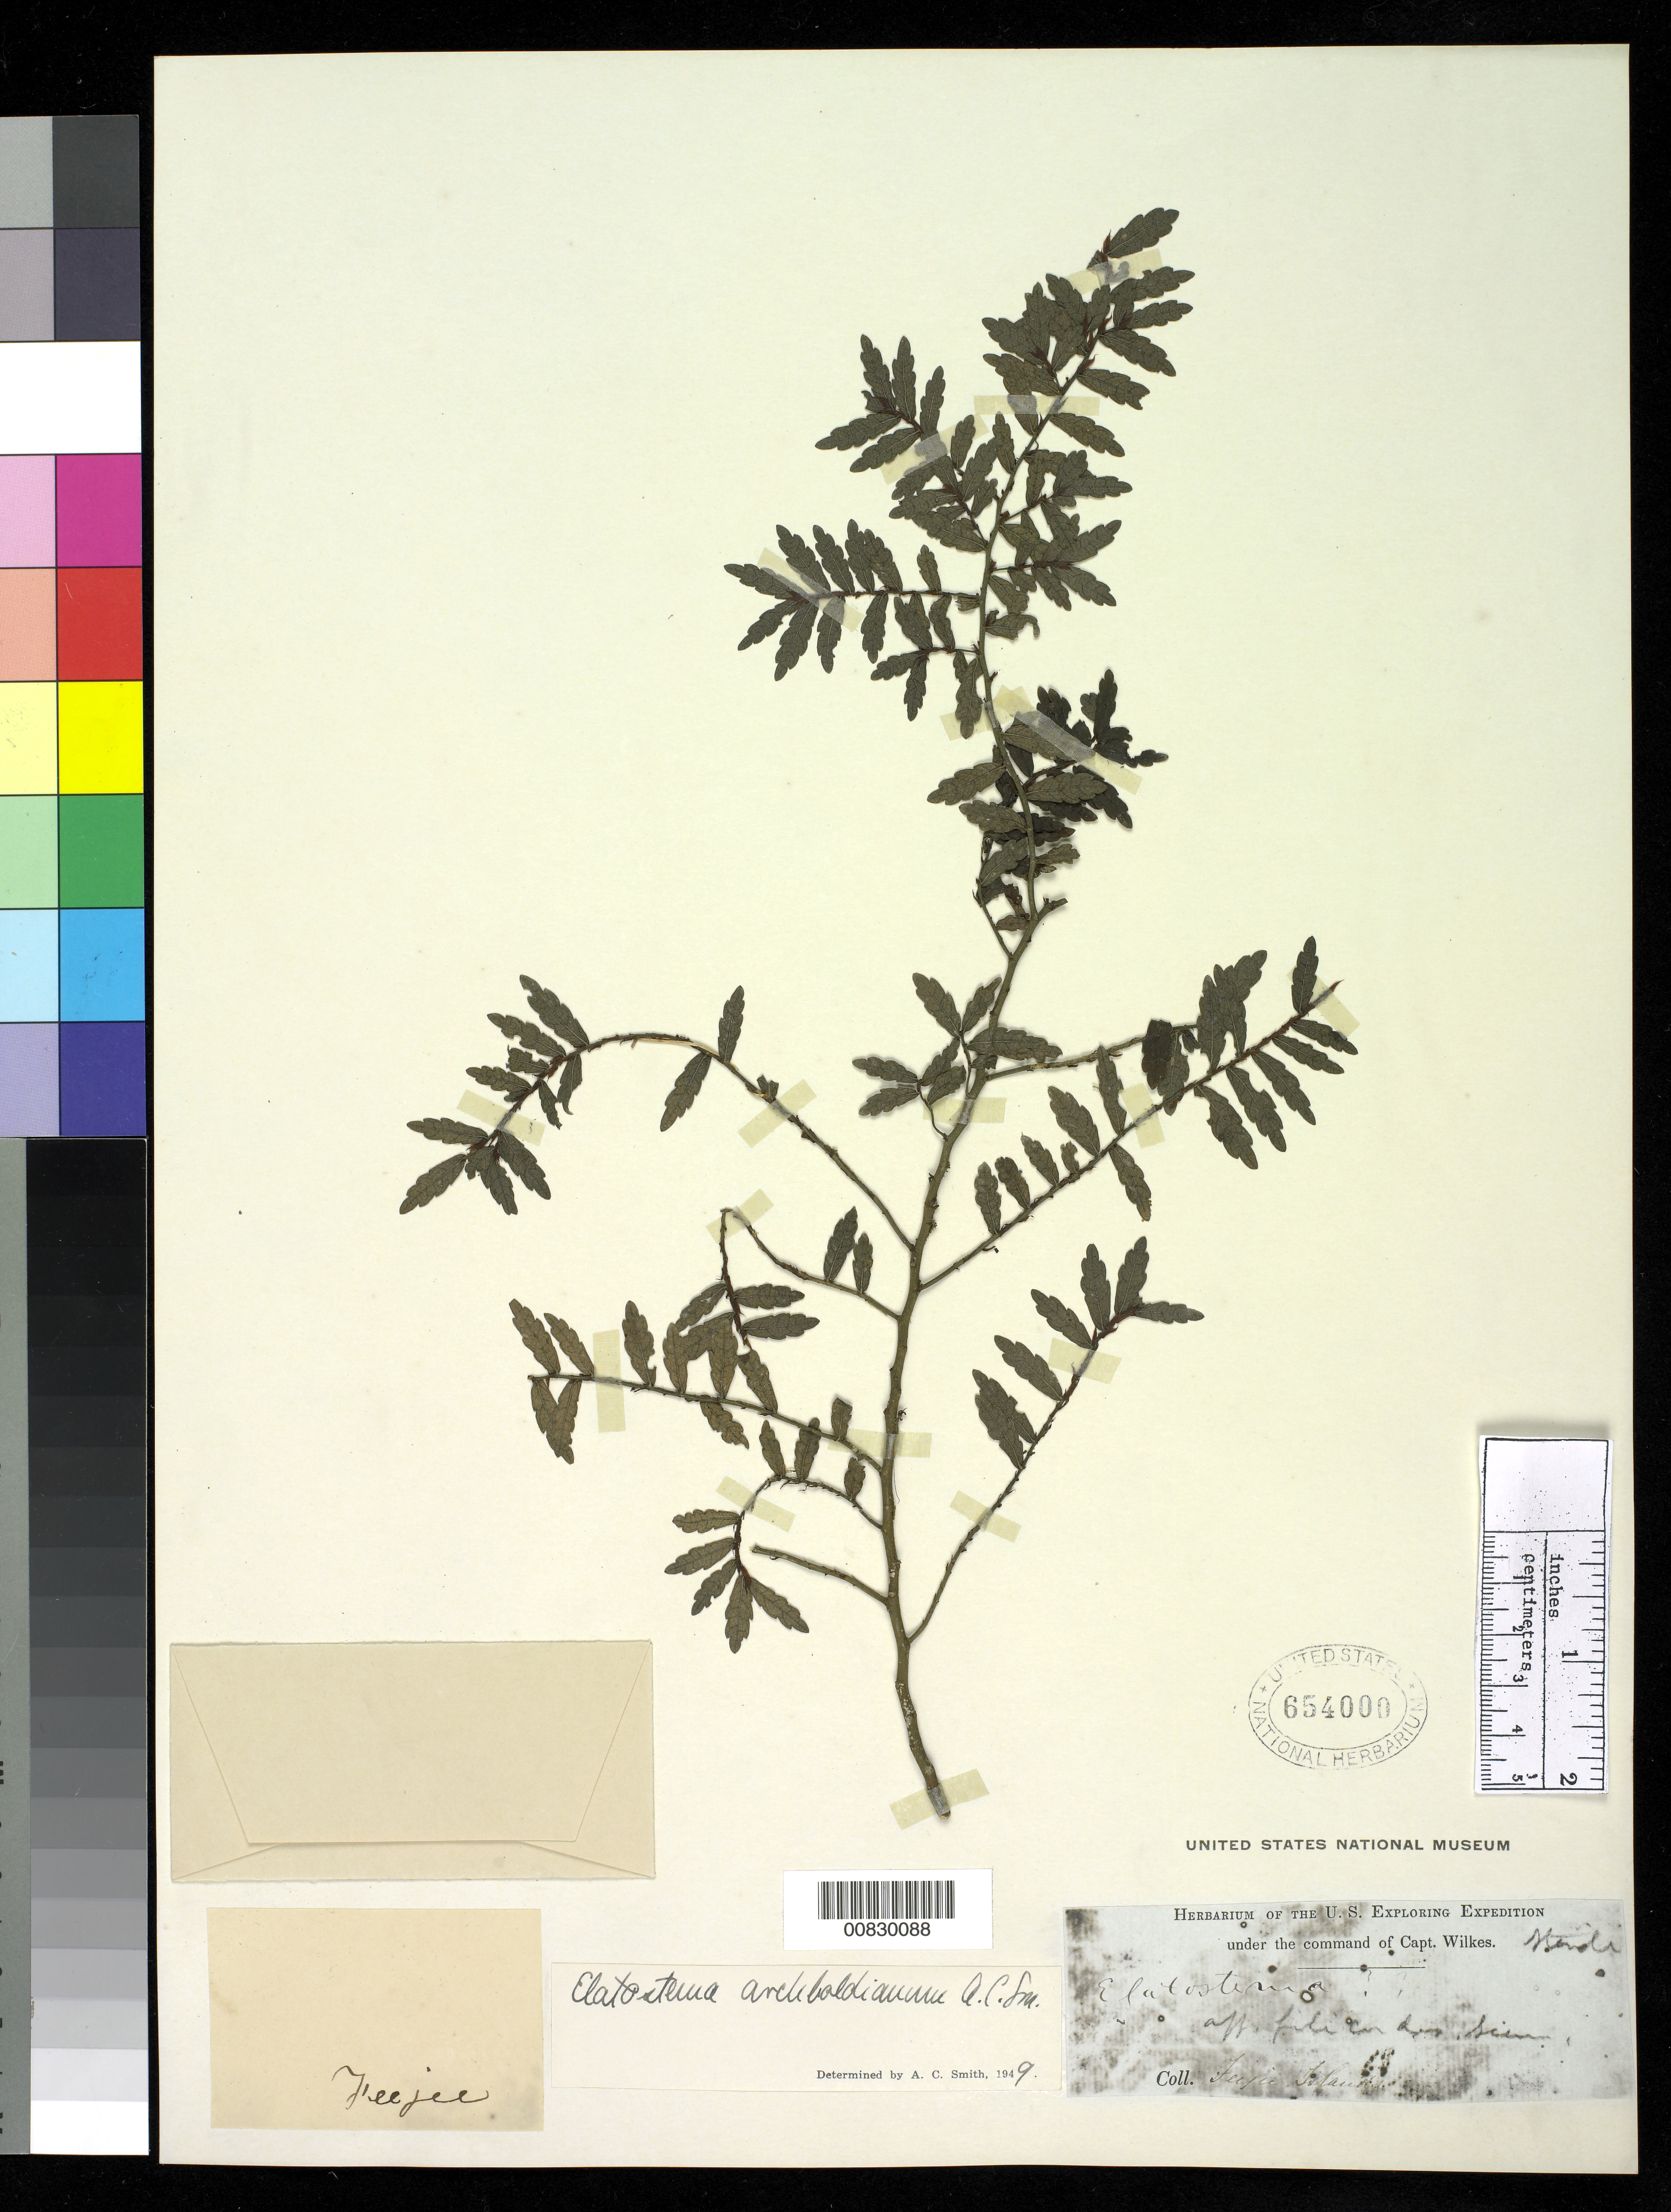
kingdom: Plantae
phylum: Tracheophyta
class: Magnoliopsida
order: Rosales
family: Urticaceae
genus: Elatostema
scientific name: Elatostema archboldianum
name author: A.C. Sm.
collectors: Wilkes Explor. Exped.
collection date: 1838/1842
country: Fiji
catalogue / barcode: US 654000